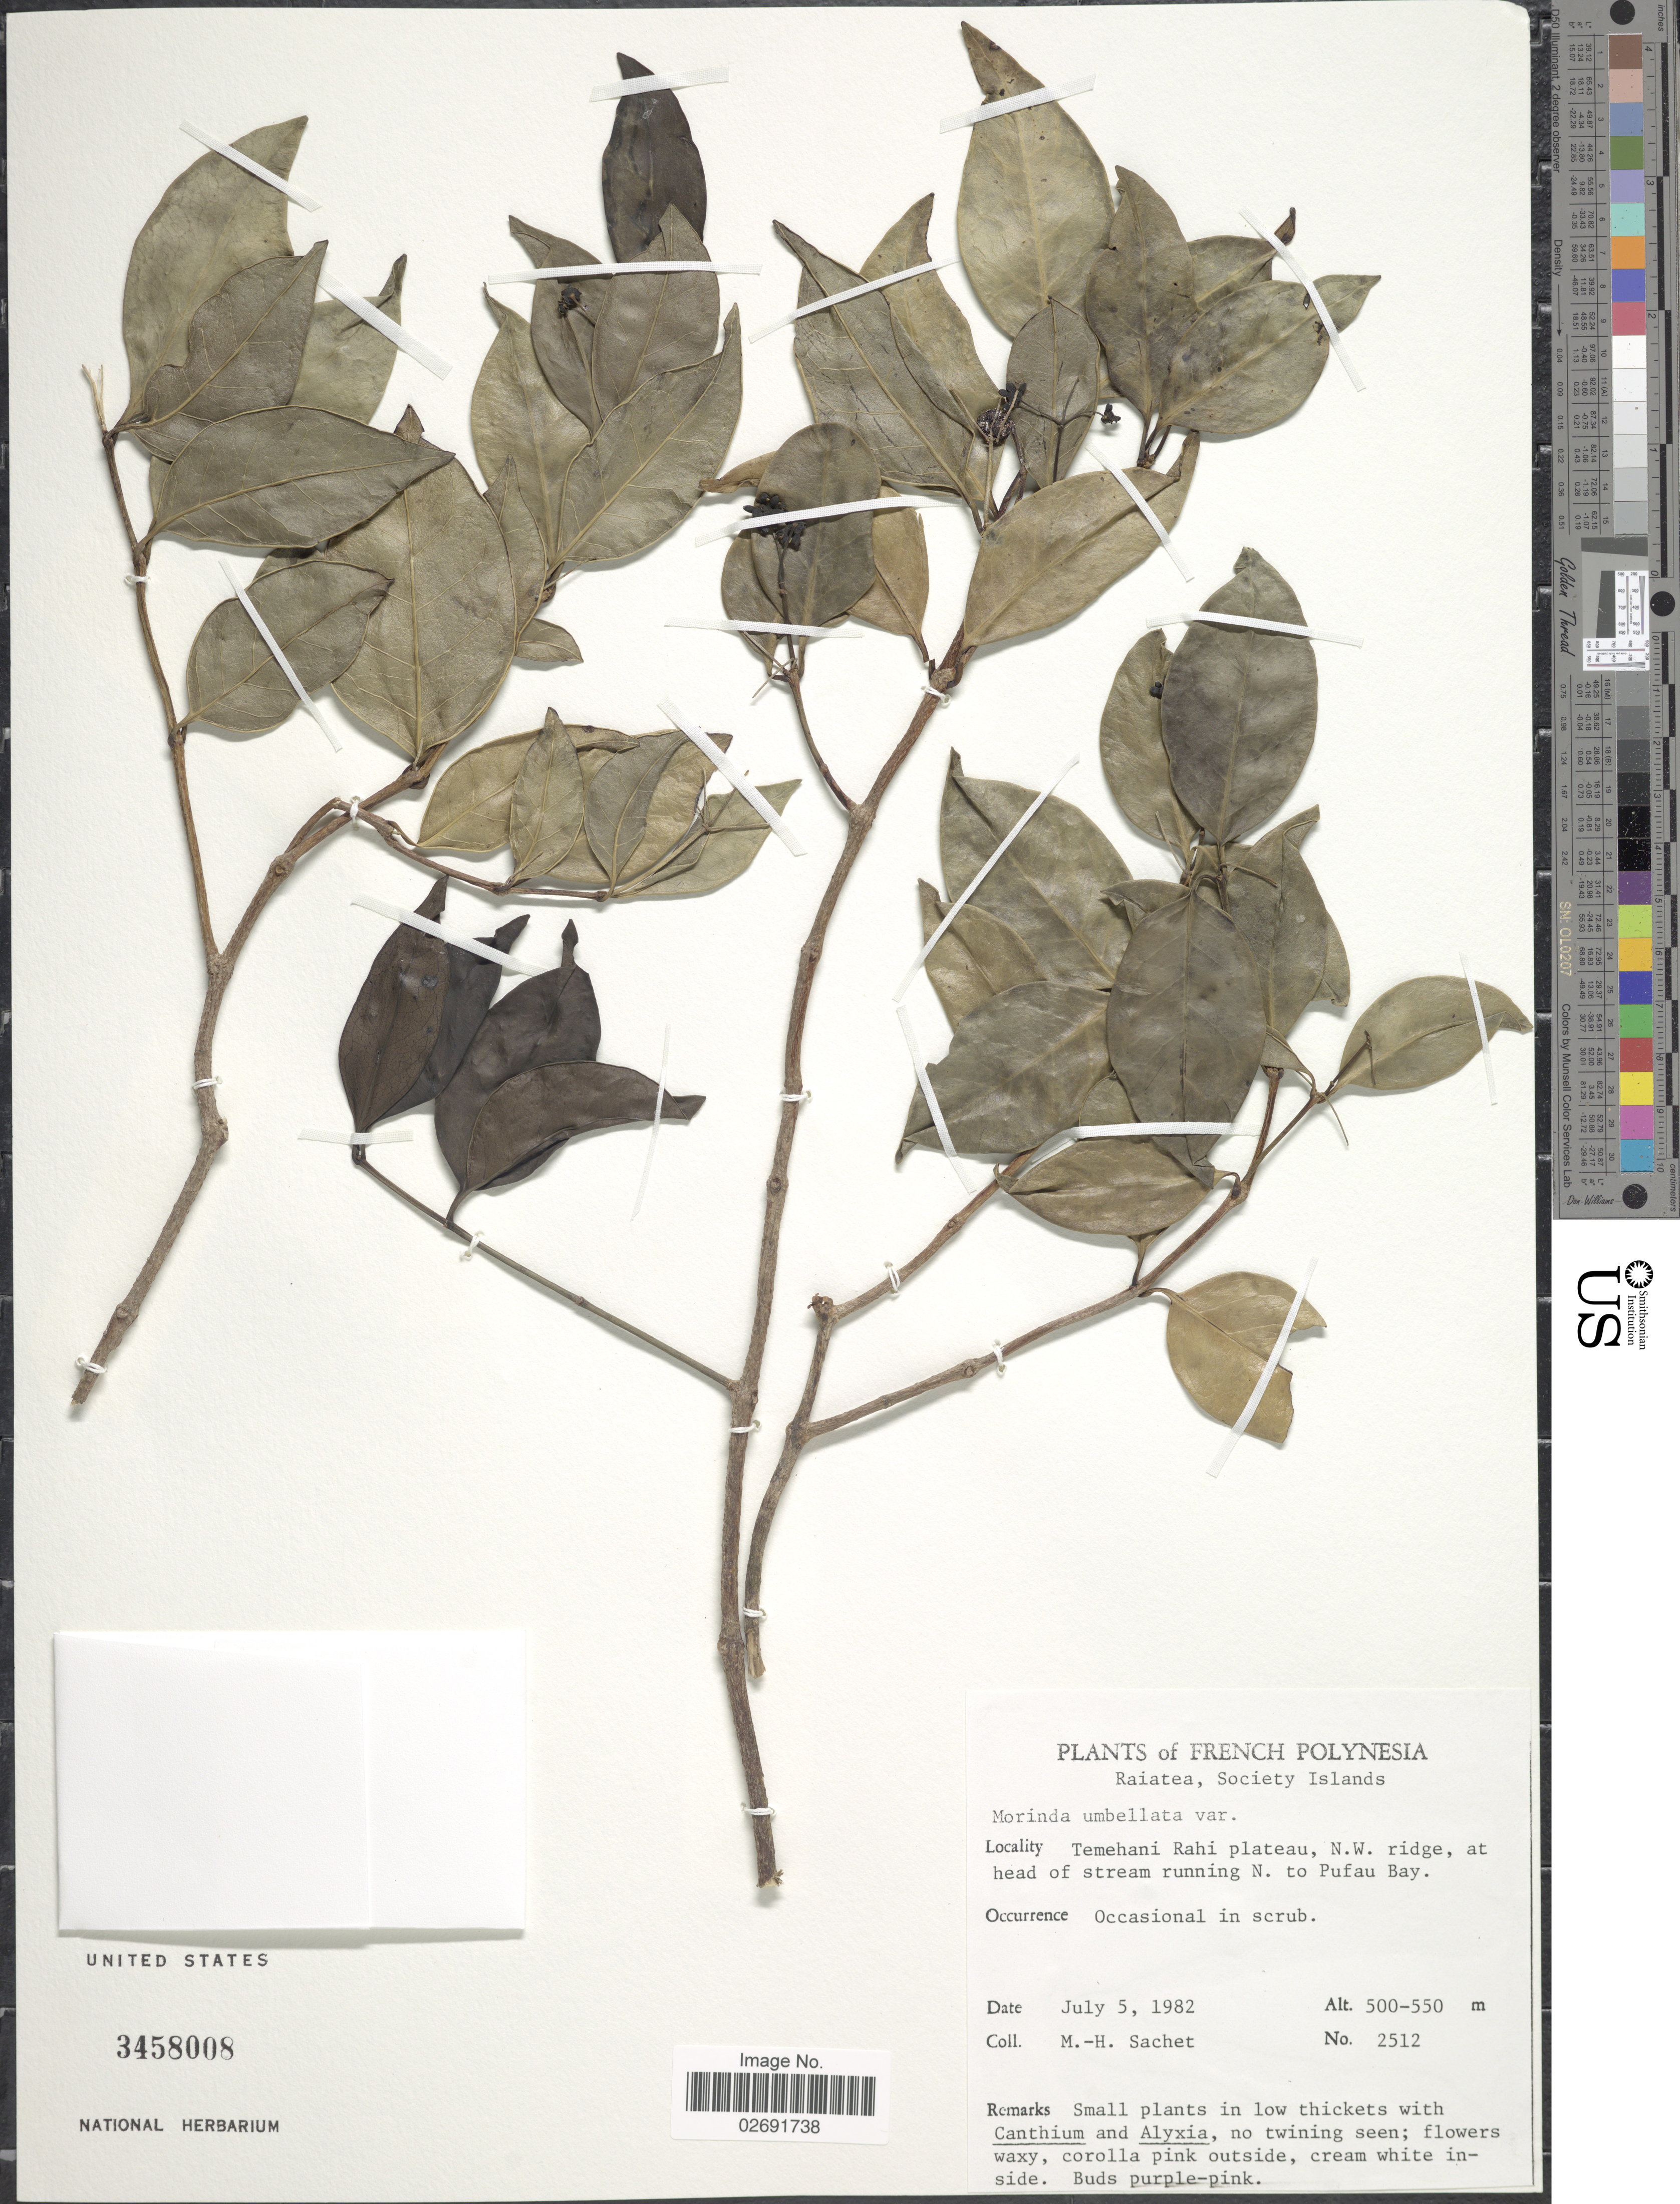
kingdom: Plantae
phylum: Tracheophyta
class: Magnoliopsida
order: Gentianales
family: Rubiaceae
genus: Gynochthodes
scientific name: Gynochthodes umbellata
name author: (L.) Razafim. & B. Bremer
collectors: M.-H. Sachet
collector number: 2512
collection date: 1982-07-05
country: French Polynesia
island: Raiatea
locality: Raiatea, Society Islands. Temehani Rahi plateau, N.W. ridge, at head of stream running N. to Pufau Bay.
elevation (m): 500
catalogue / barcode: US 3458008